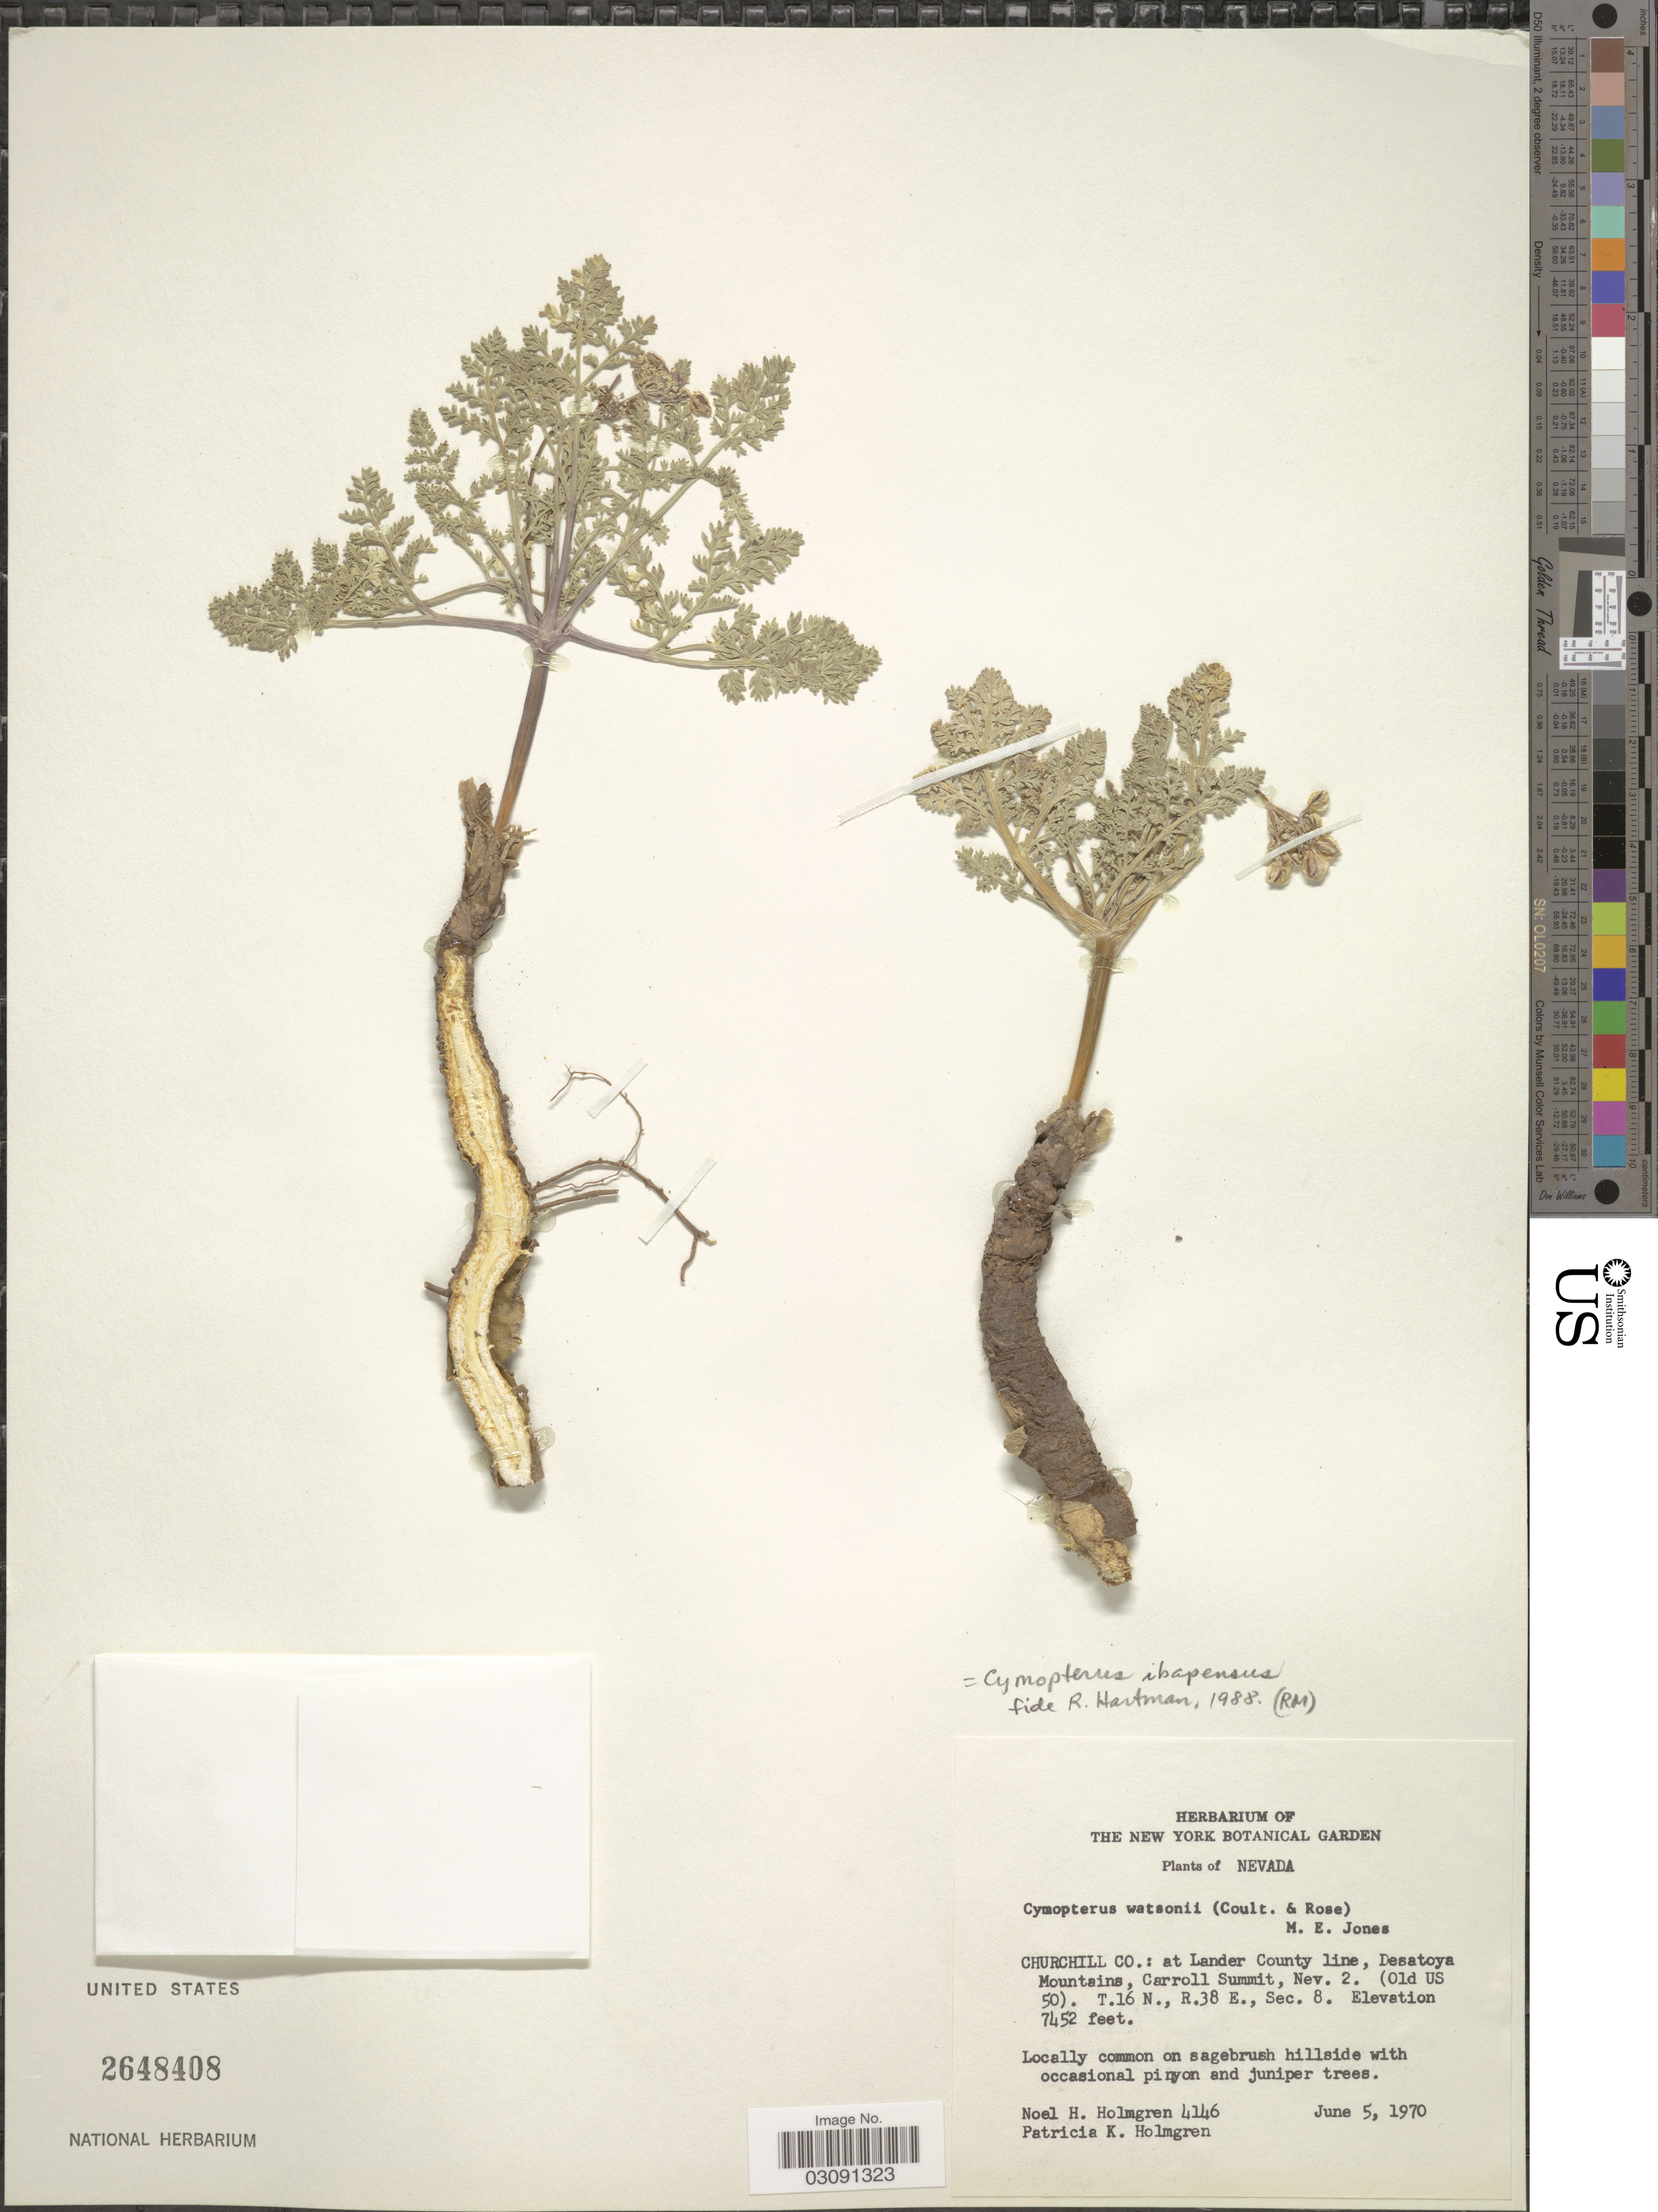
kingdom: Plantae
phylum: Tracheophyta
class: Magnoliopsida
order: Apiales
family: Apiaceae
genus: Cymopterus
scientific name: Cymopterus ibapensis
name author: M.E. Jones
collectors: N. H. Holmgren & P. K. Holmgren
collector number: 4146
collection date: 1970-06-05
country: United States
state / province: Nevada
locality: Churchill Co.: at Lander County line, Desatoya Mountains, Carroll Summit, Nev. 2. (Old US 50). T.16 N., R. 38 E., Sec. 8.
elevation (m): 2271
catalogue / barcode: US 2648408